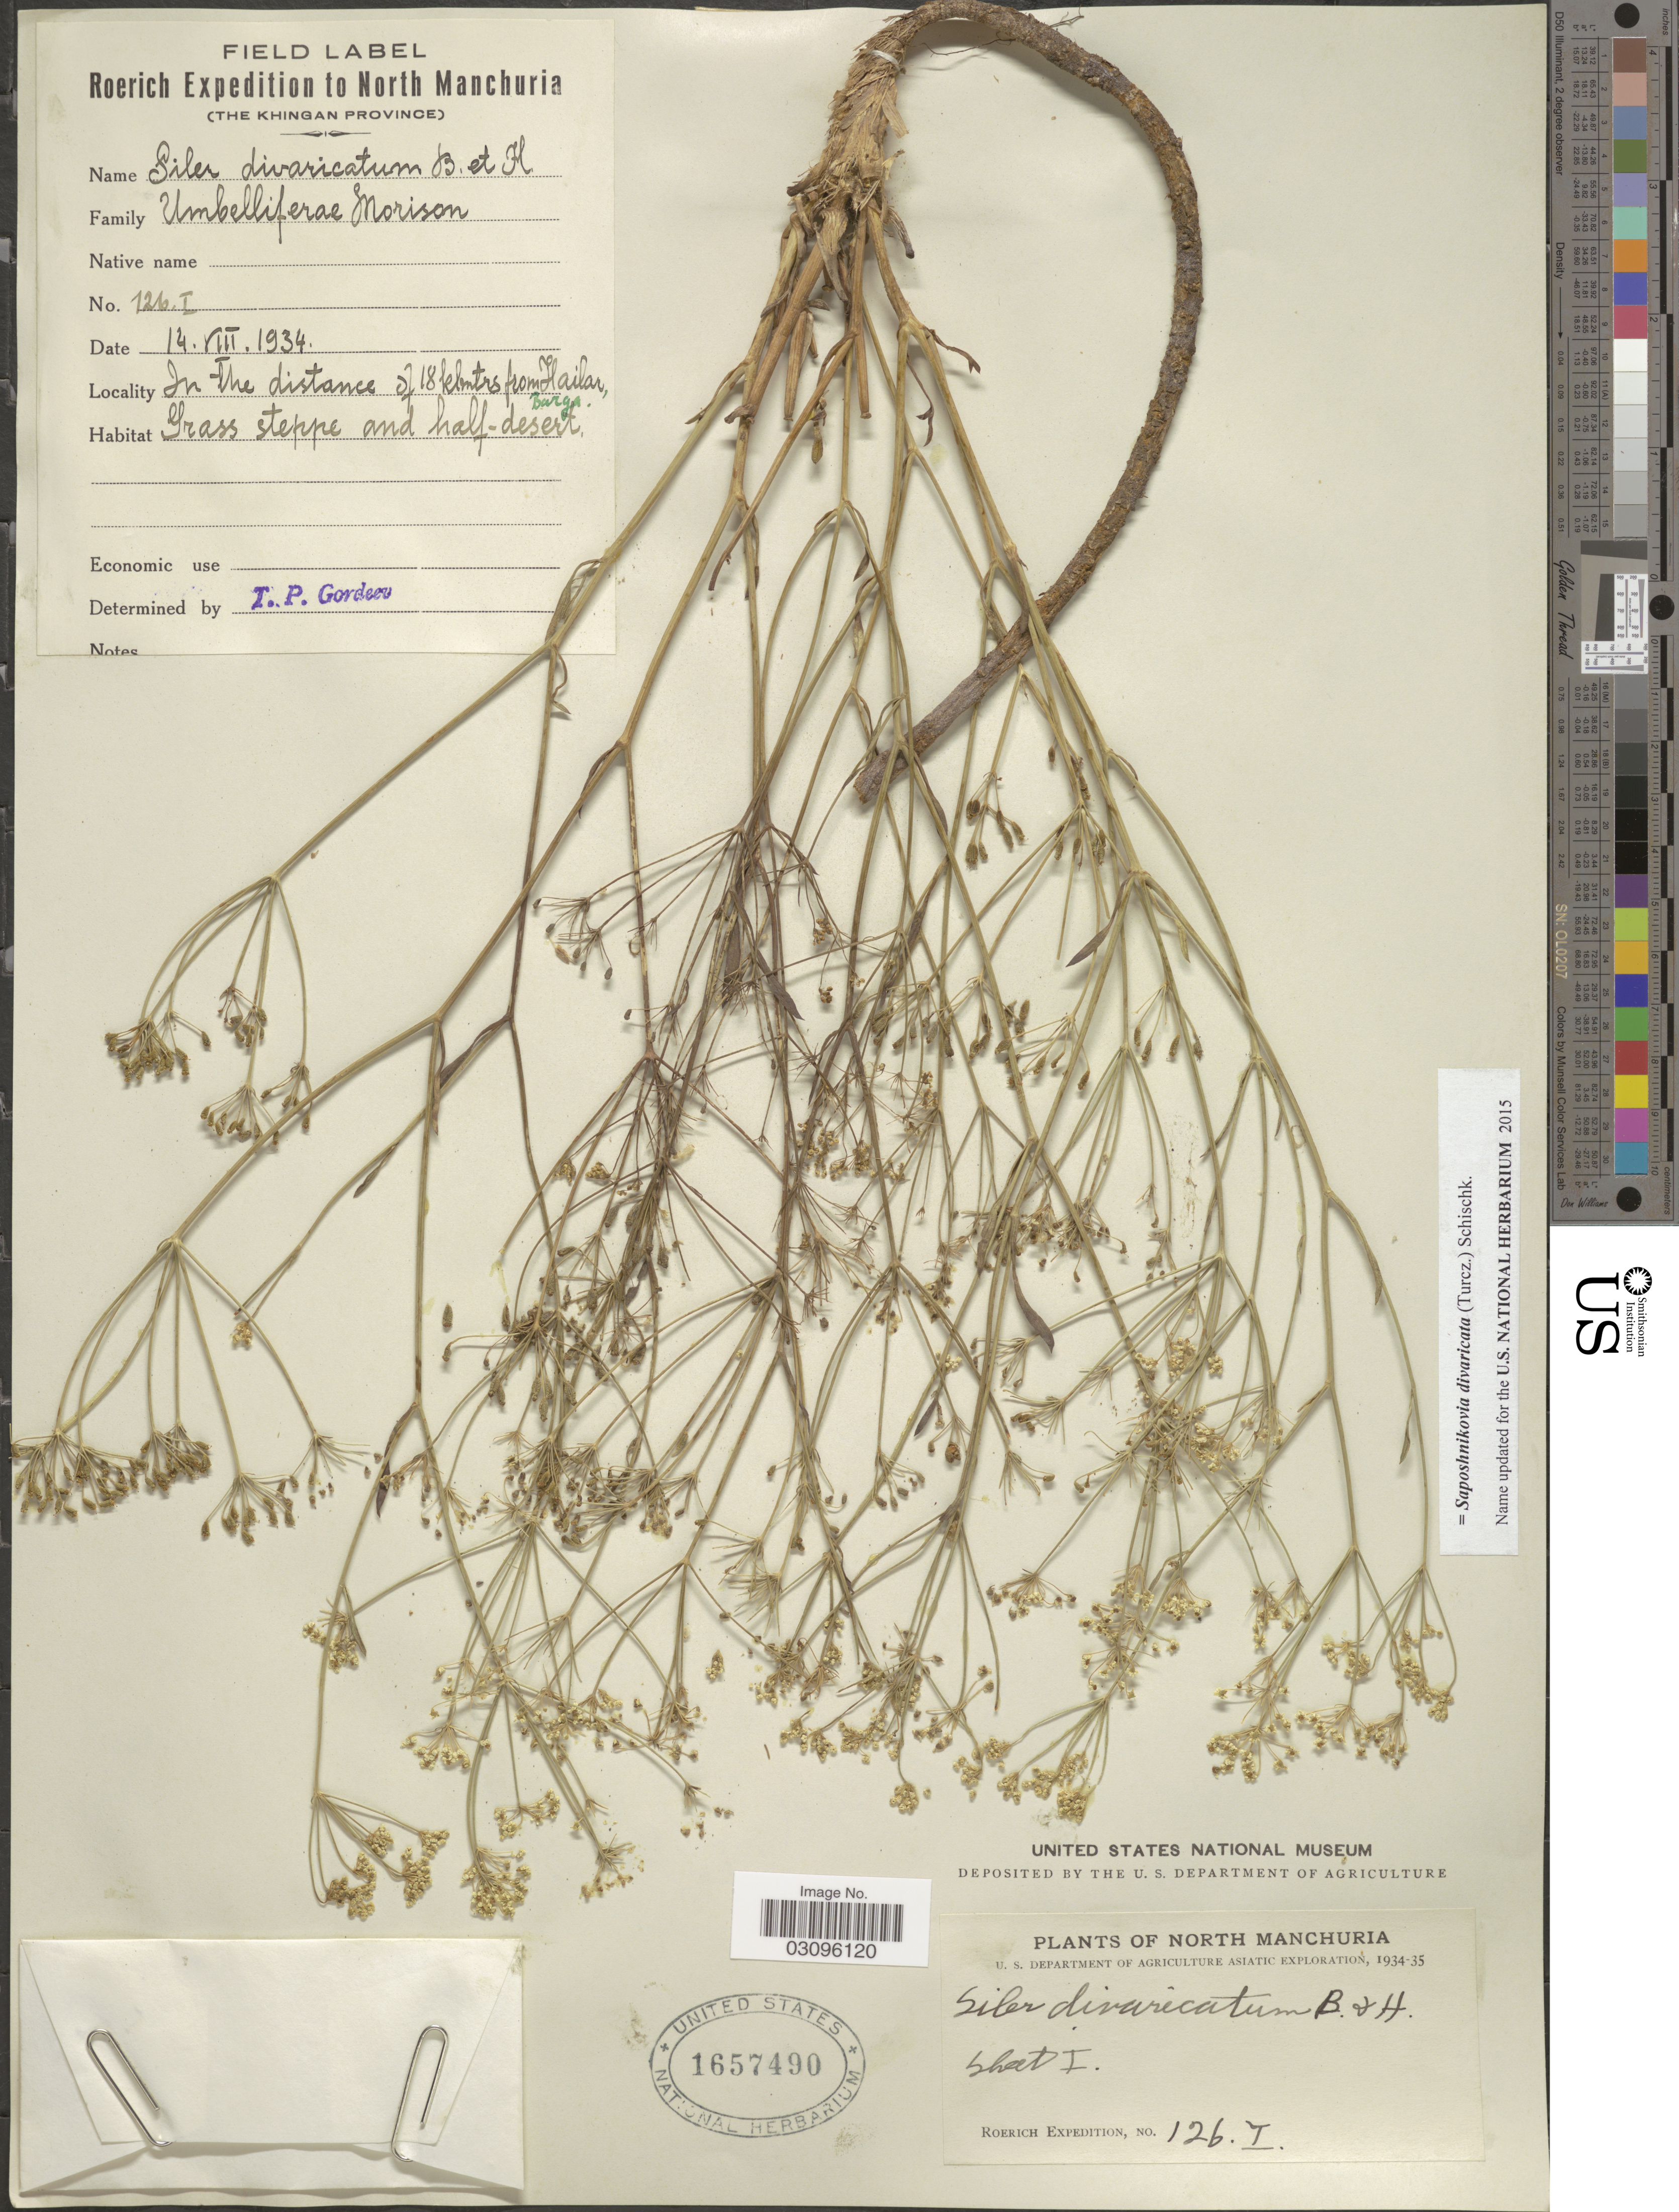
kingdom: Plantae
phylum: Tracheophyta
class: Magnoliopsida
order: Apiales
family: Apiaceae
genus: Saposhnikovia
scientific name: Saposhnikovia divaricata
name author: (Turcz.) Schischk.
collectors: Roerich Expedition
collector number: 126.I.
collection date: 1934-08-14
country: China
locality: North Manchuria. The Khingan Province. In the distance of 18 klmtrs from Hailar, Burga.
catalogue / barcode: US 1657490